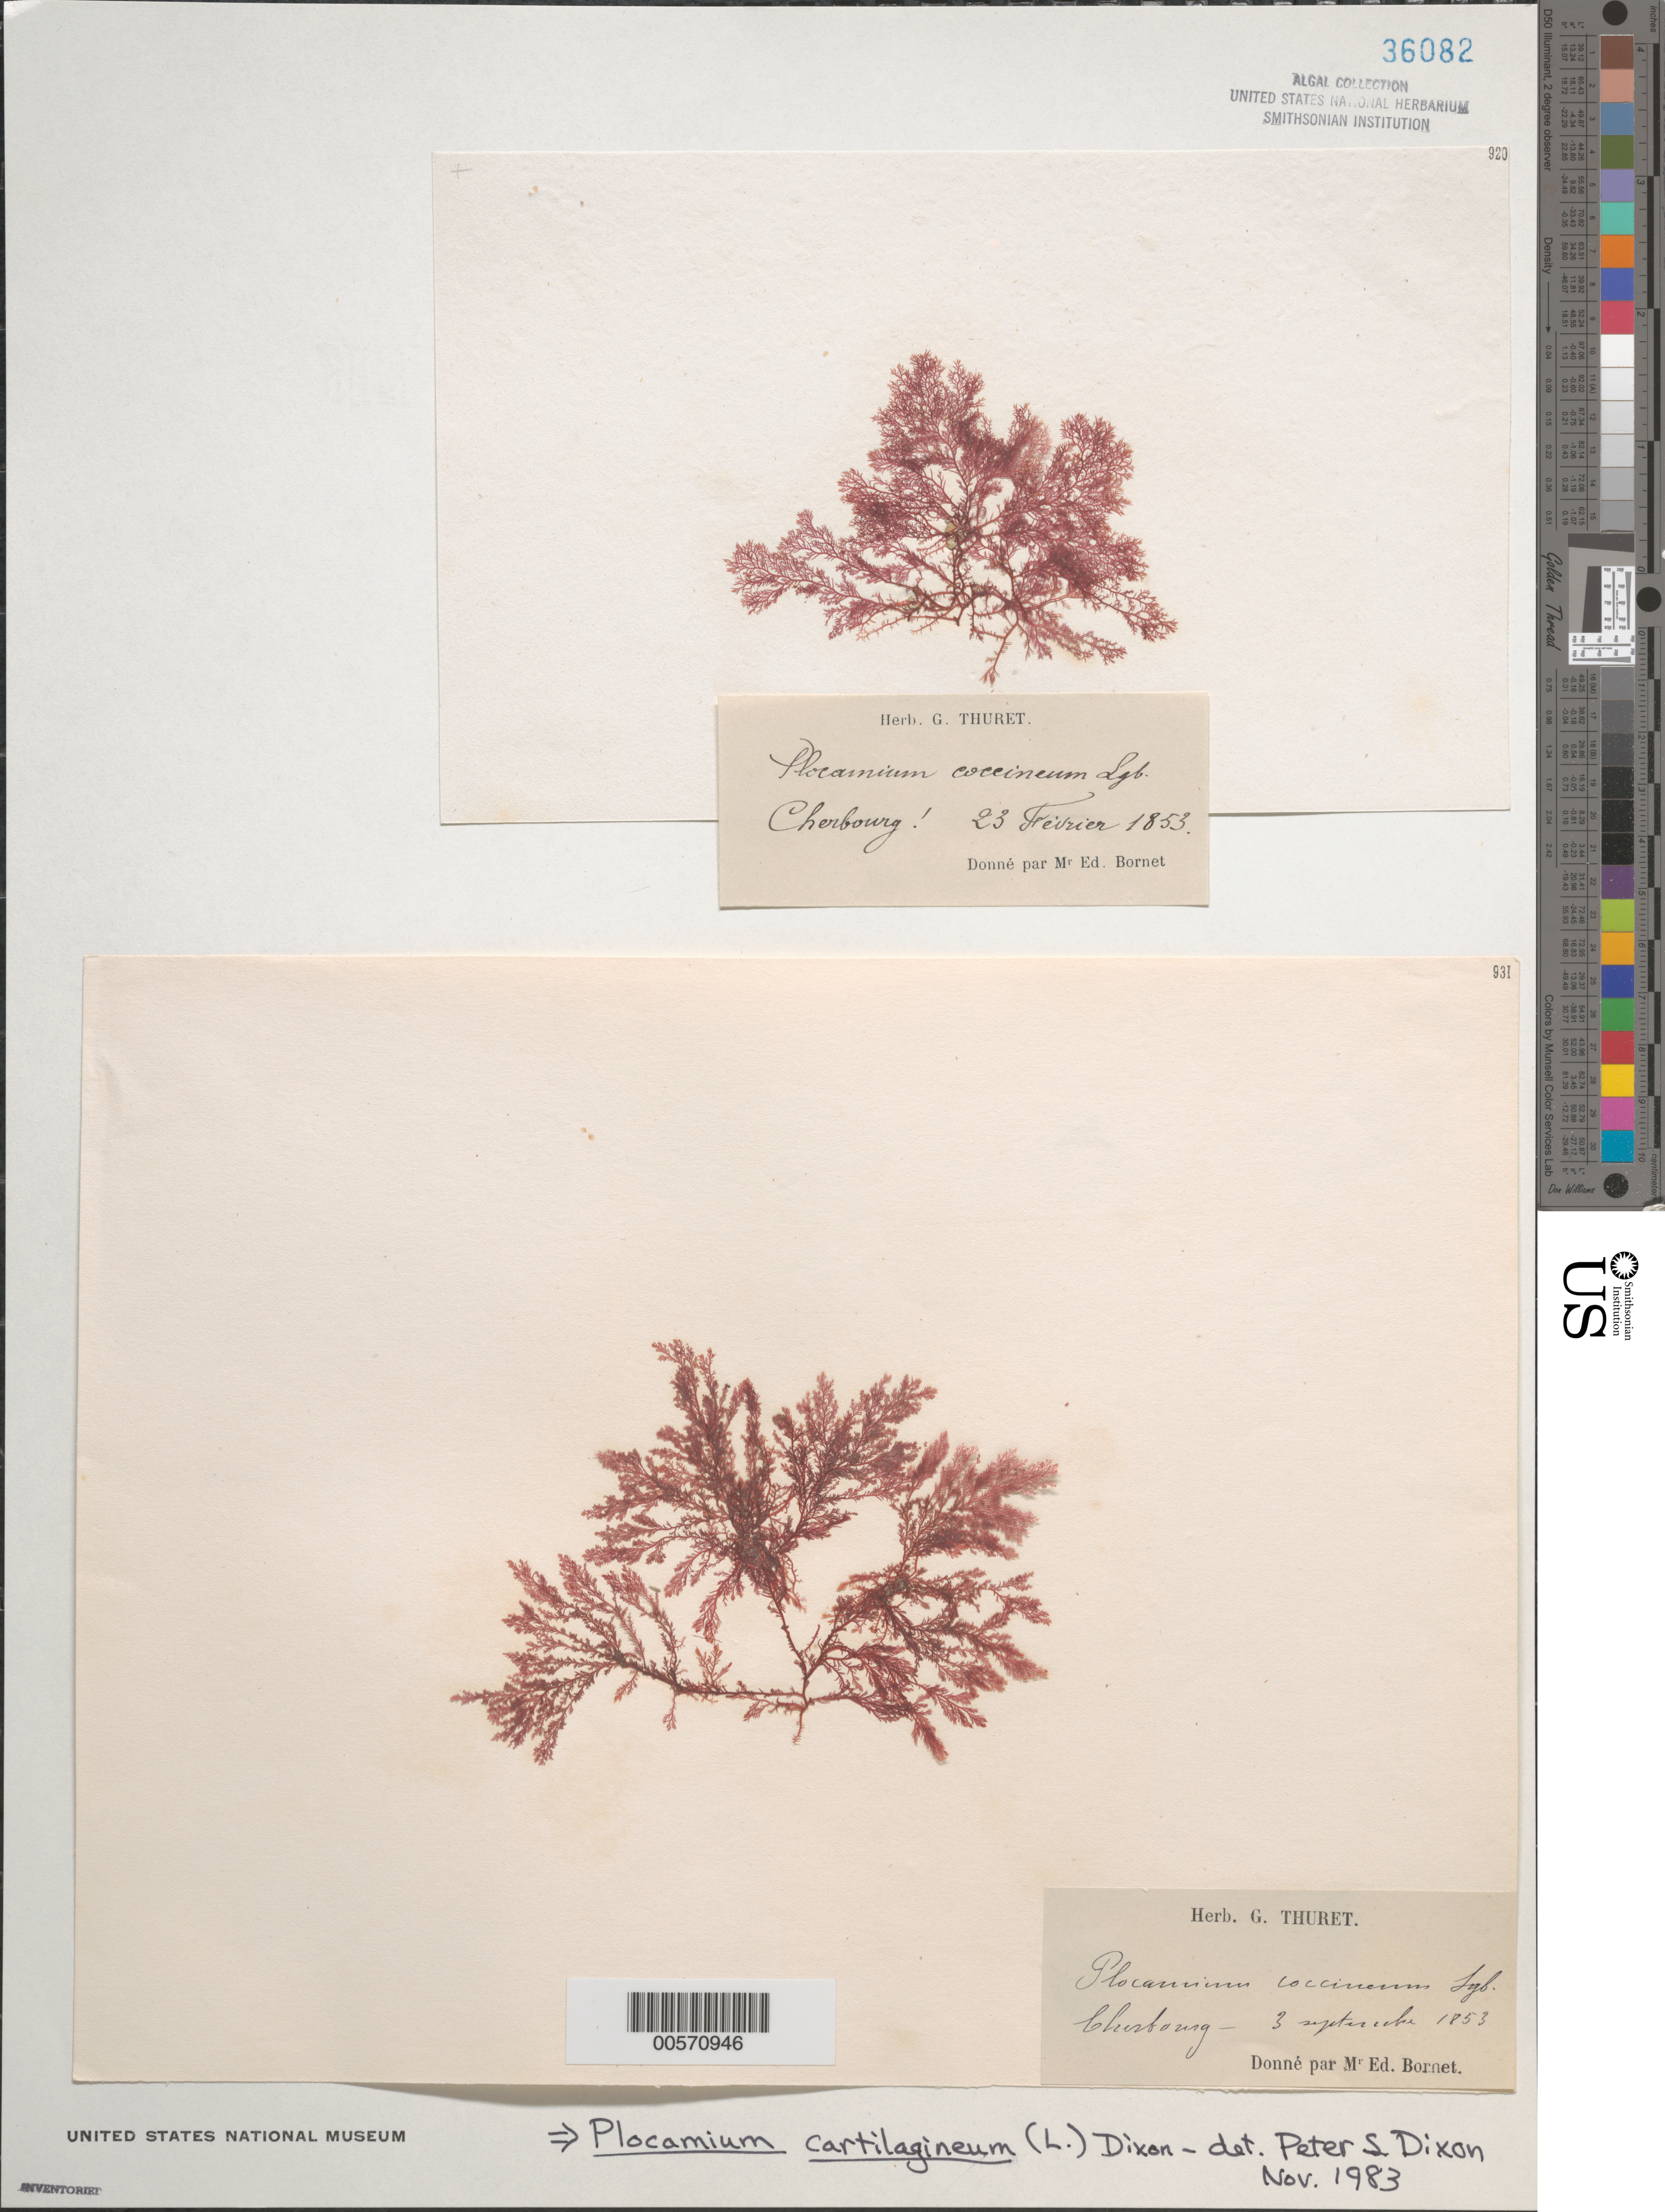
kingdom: Plantae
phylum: Rhodophyta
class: Florideophyceae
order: Plocamiales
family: Plocamiaceae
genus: Plocamium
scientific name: Plocamium cartilagineum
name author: (L.) P.S. Dixon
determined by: Dixon, P. S.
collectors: Thuret, G. (herbarium)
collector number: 920 & 931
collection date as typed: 23 Feb 1853 AND 03 Sep 1853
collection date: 1853-02-23,1853-09-03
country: France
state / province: Normandie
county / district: Manche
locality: Cherbourg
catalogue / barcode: US 36082